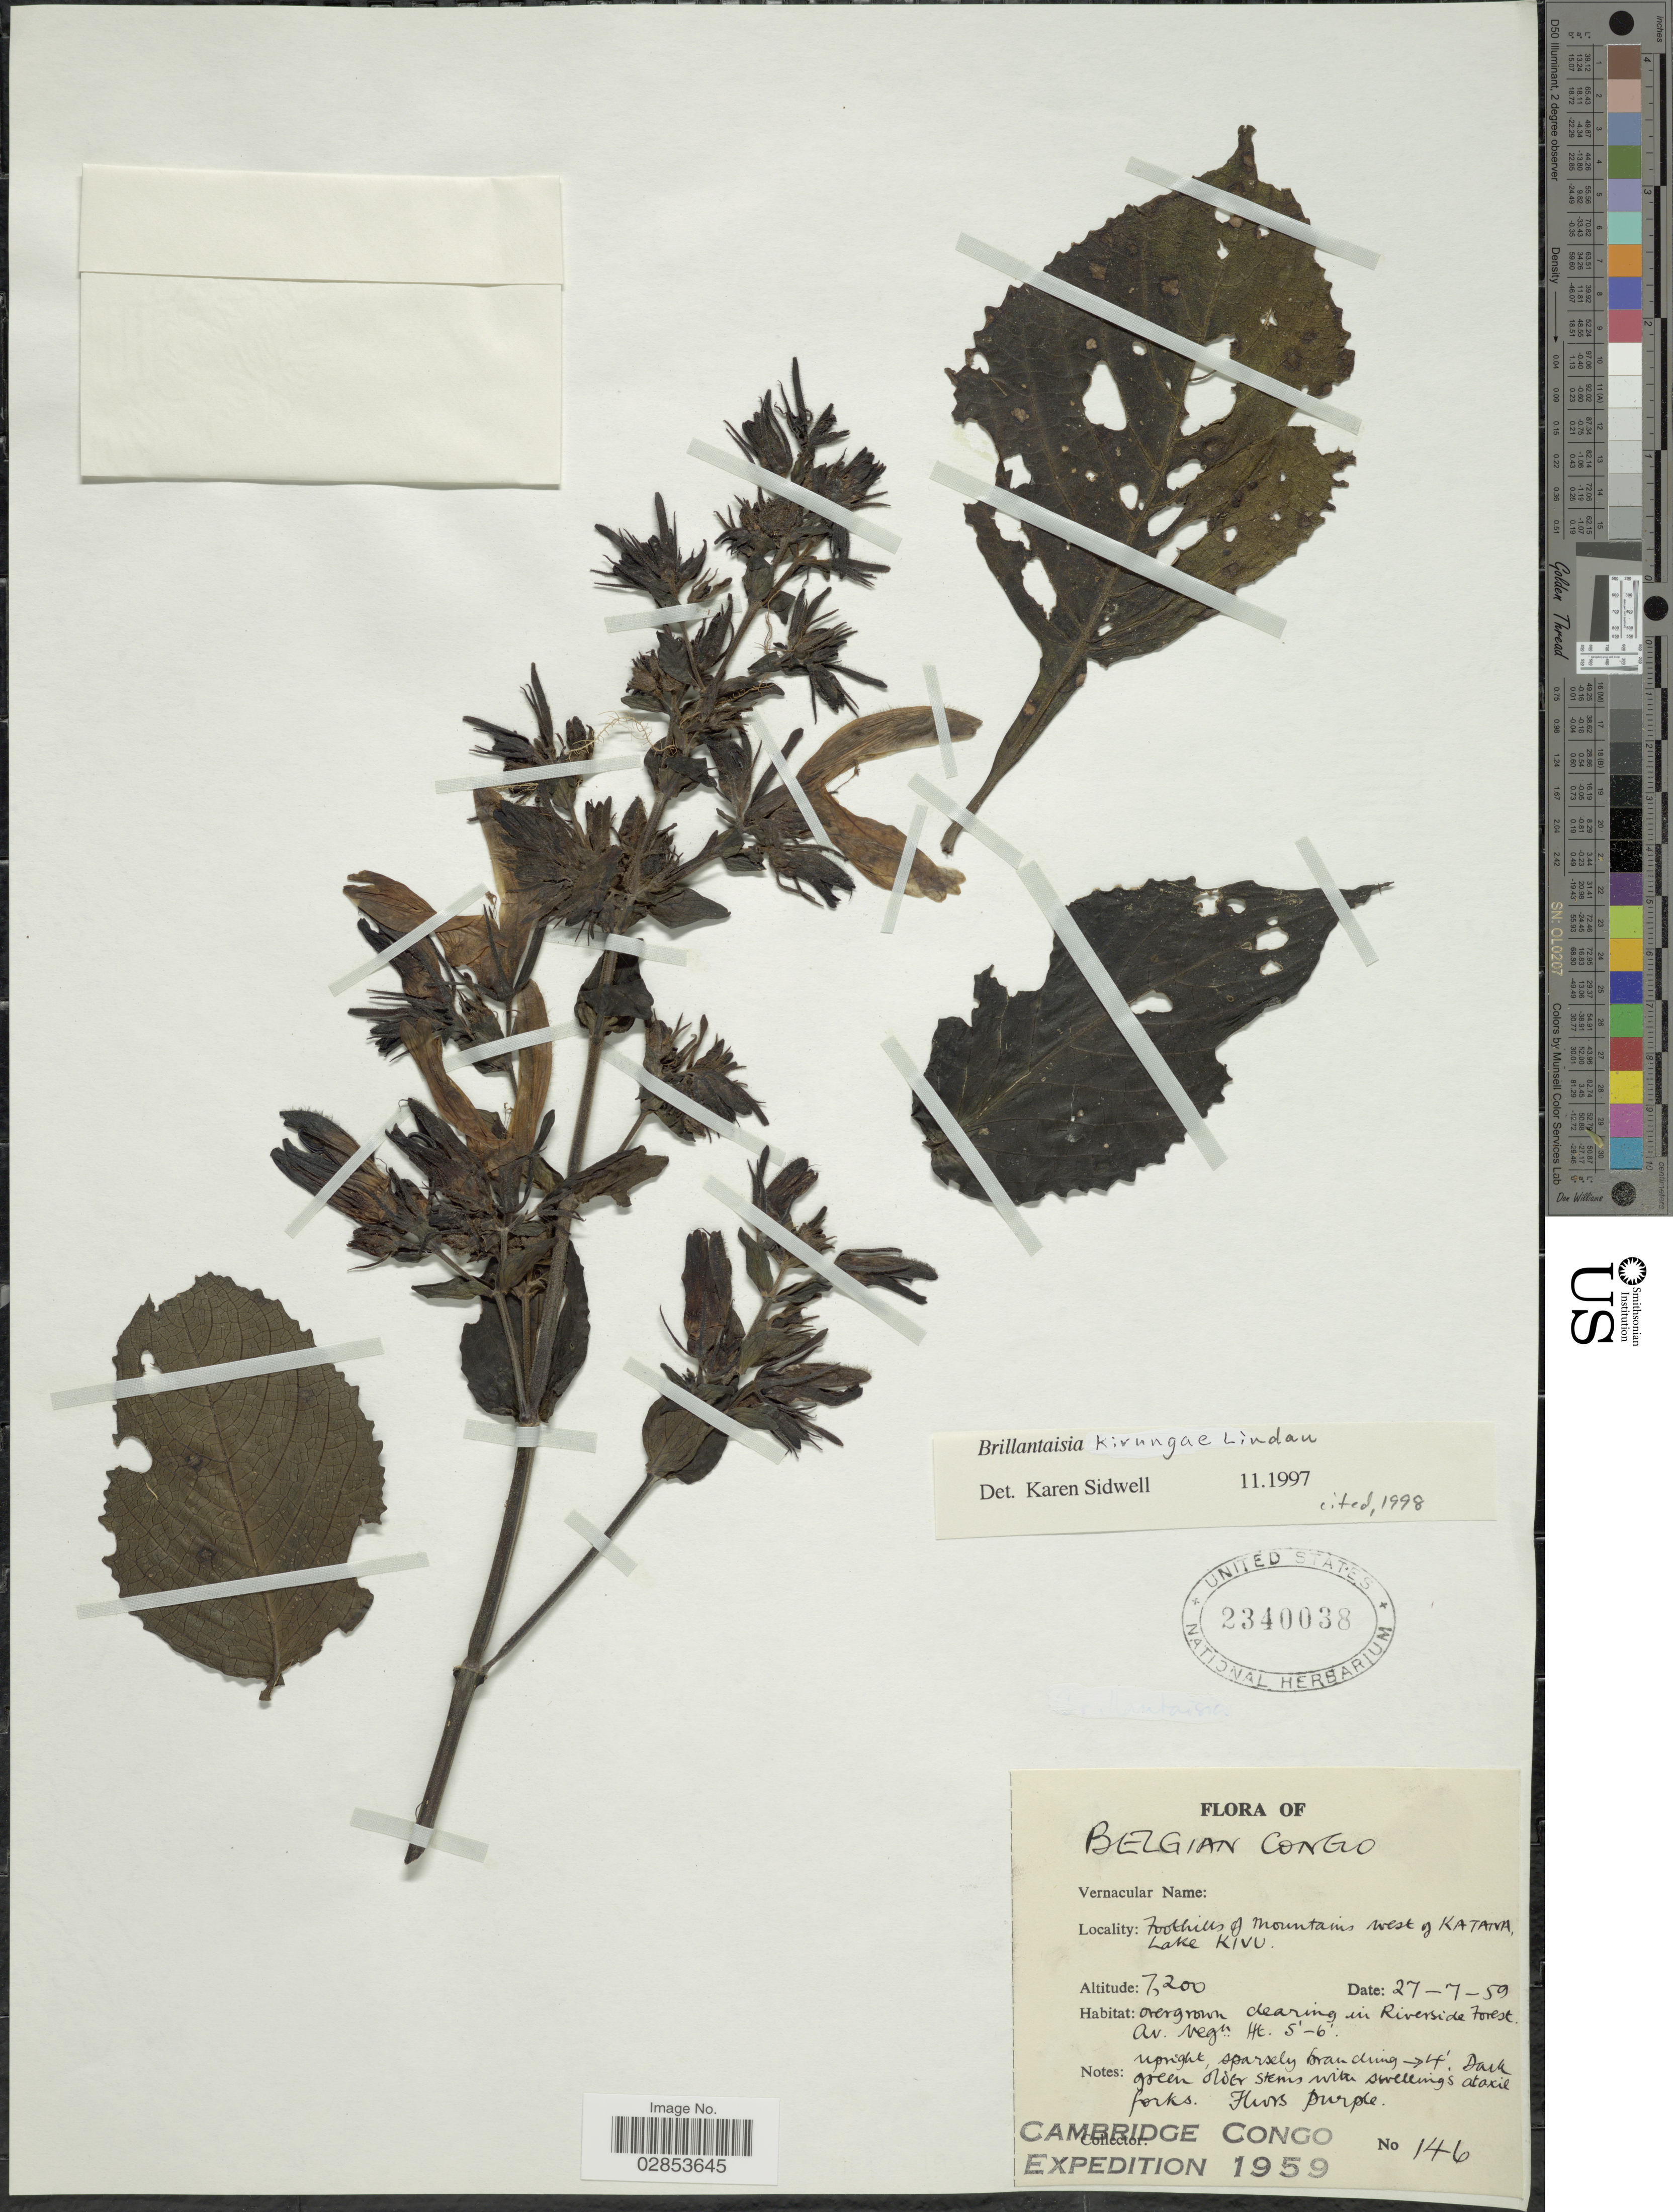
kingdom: Plantae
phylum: Tracheophyta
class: Magnoliopsida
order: Lamiales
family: Acanthaceae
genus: Brillantaisia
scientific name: Brillantaisia kirungae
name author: Lindau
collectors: Cambridge Congo Expedition 1959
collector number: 146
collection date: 1959-07-27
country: Congo, Democratic Republic of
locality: Belgian Congo. Foothills of mountains west of Katana, Lake Kivu.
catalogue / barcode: US 2340038